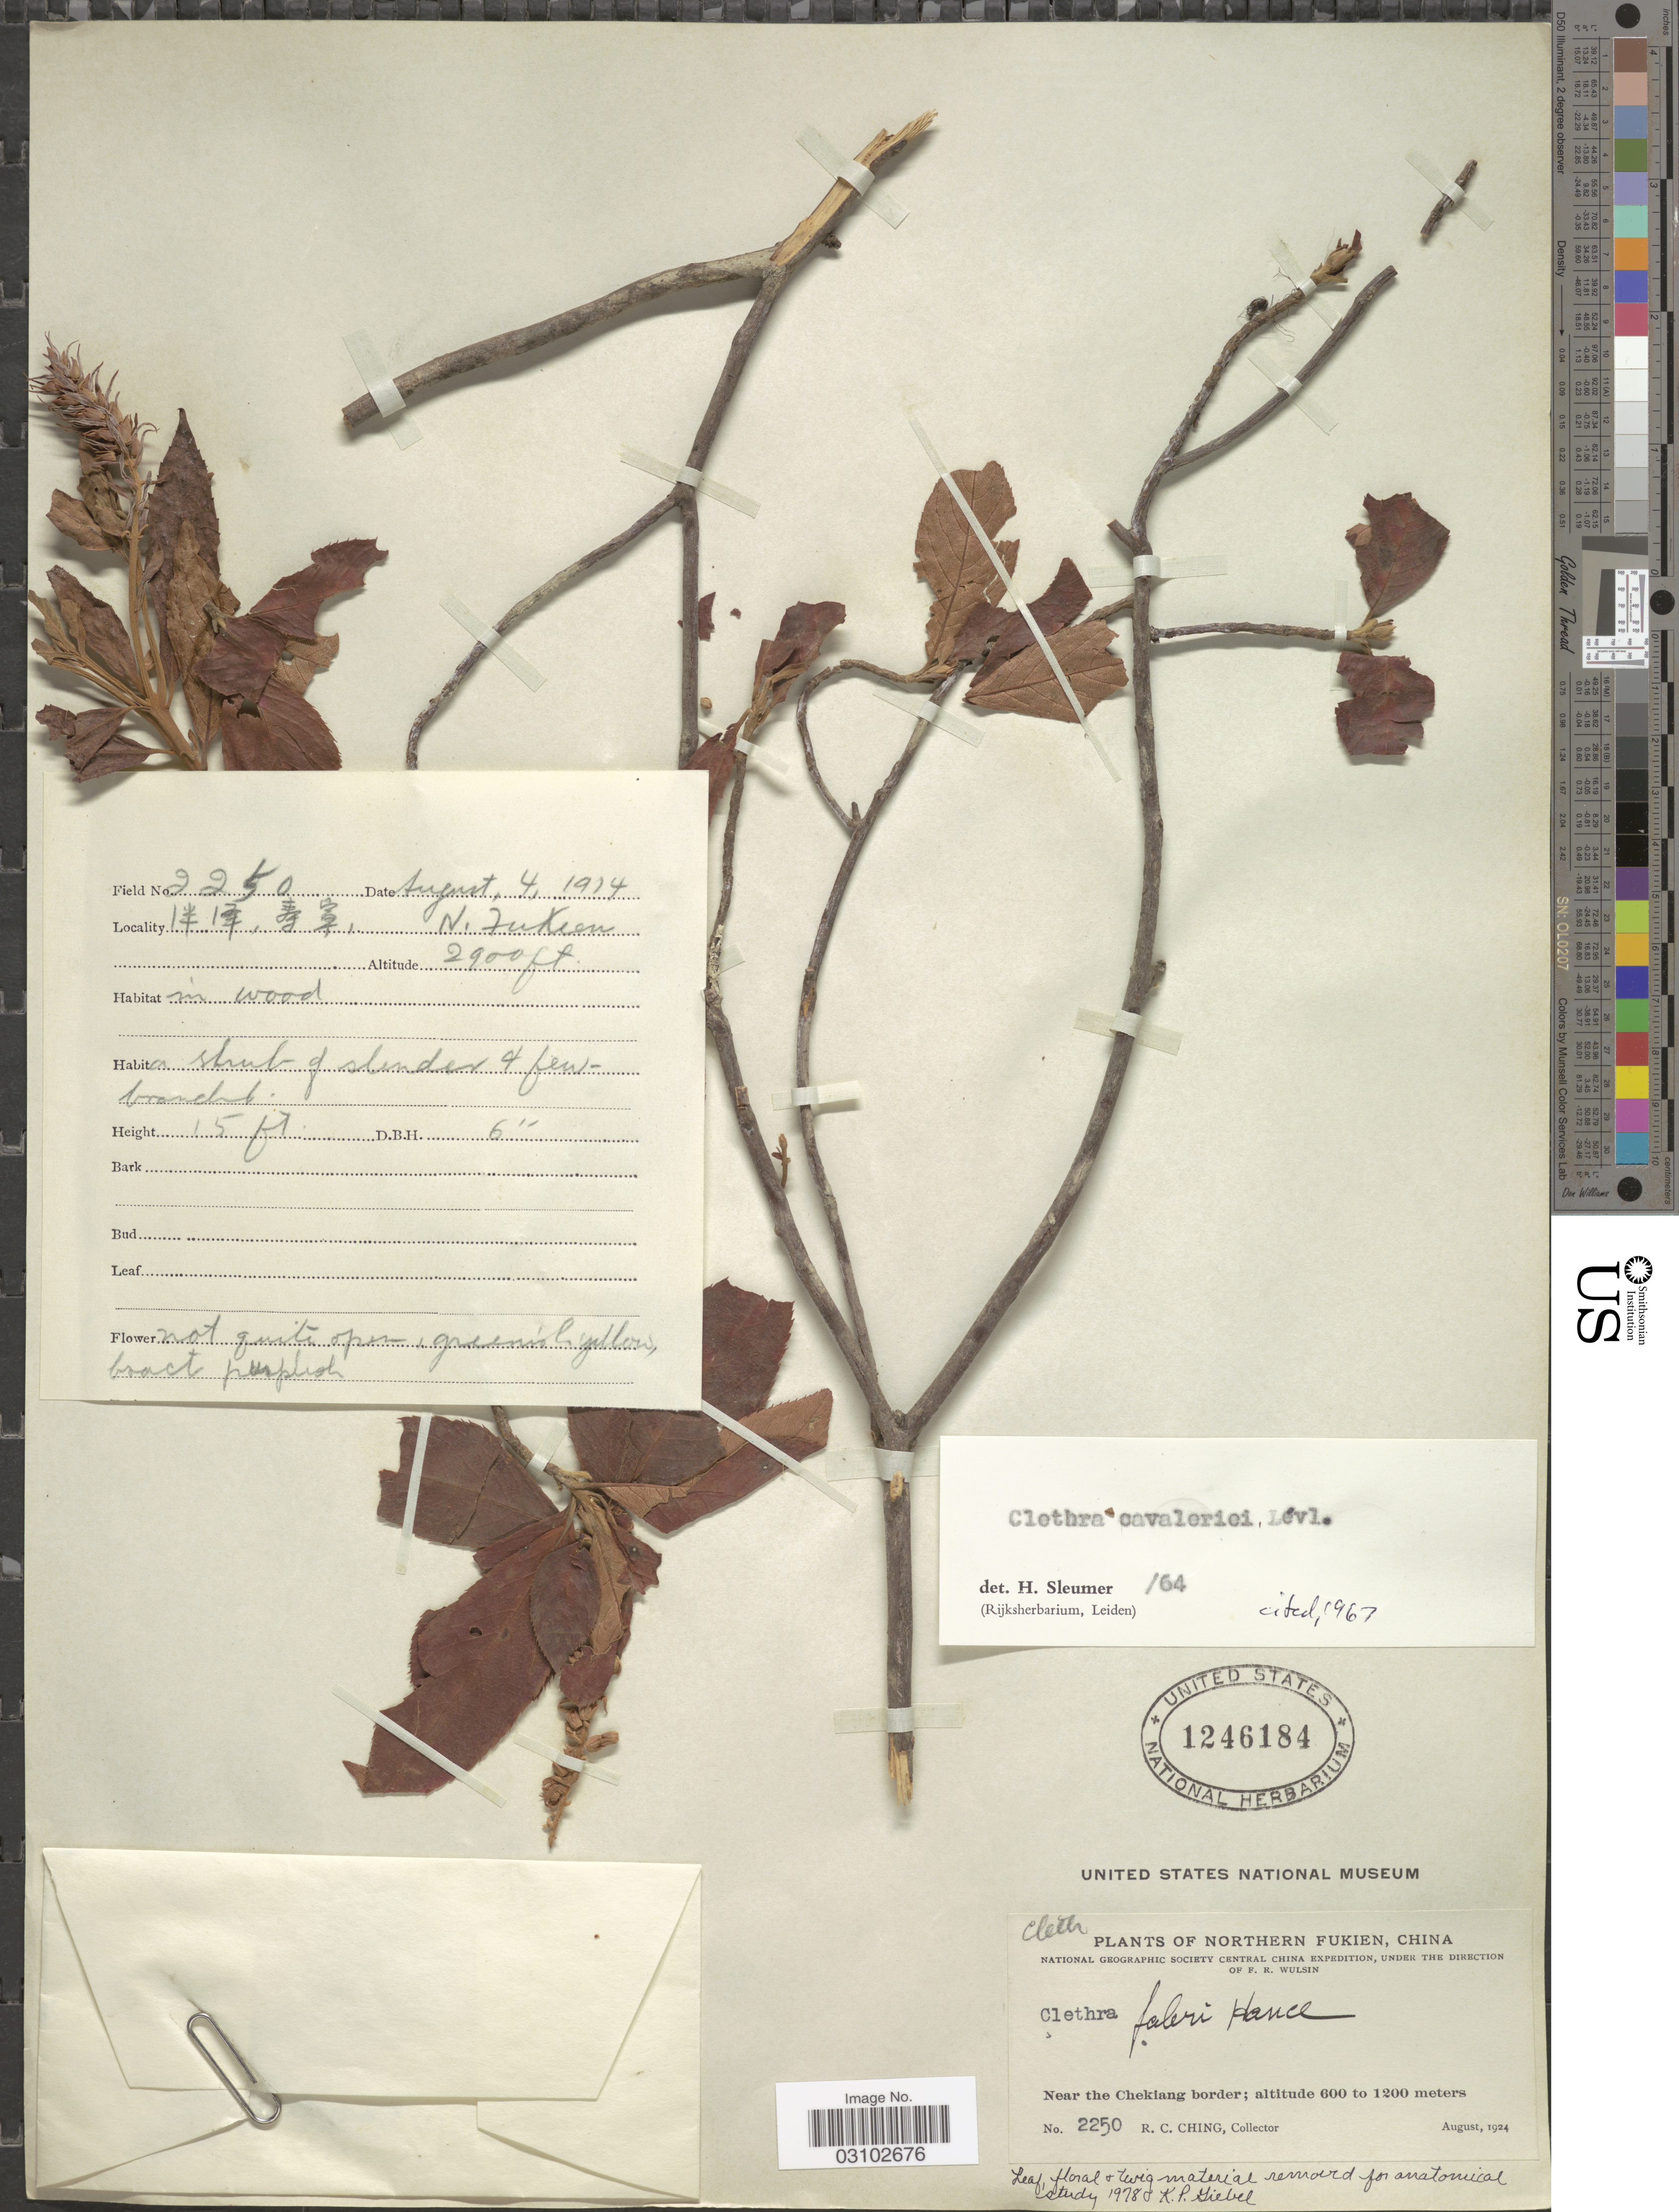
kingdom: Plantae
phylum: Tracheophyta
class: Magnoliopsida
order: Ericales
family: Clethraceae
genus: Clethra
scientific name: Clethra cavaleriei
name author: H. Lév.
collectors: R. C. Ching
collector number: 2250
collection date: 1924-08-04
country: China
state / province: Fujian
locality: Northern Fukien. Near the Chekiang border.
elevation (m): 884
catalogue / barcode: US 1246184